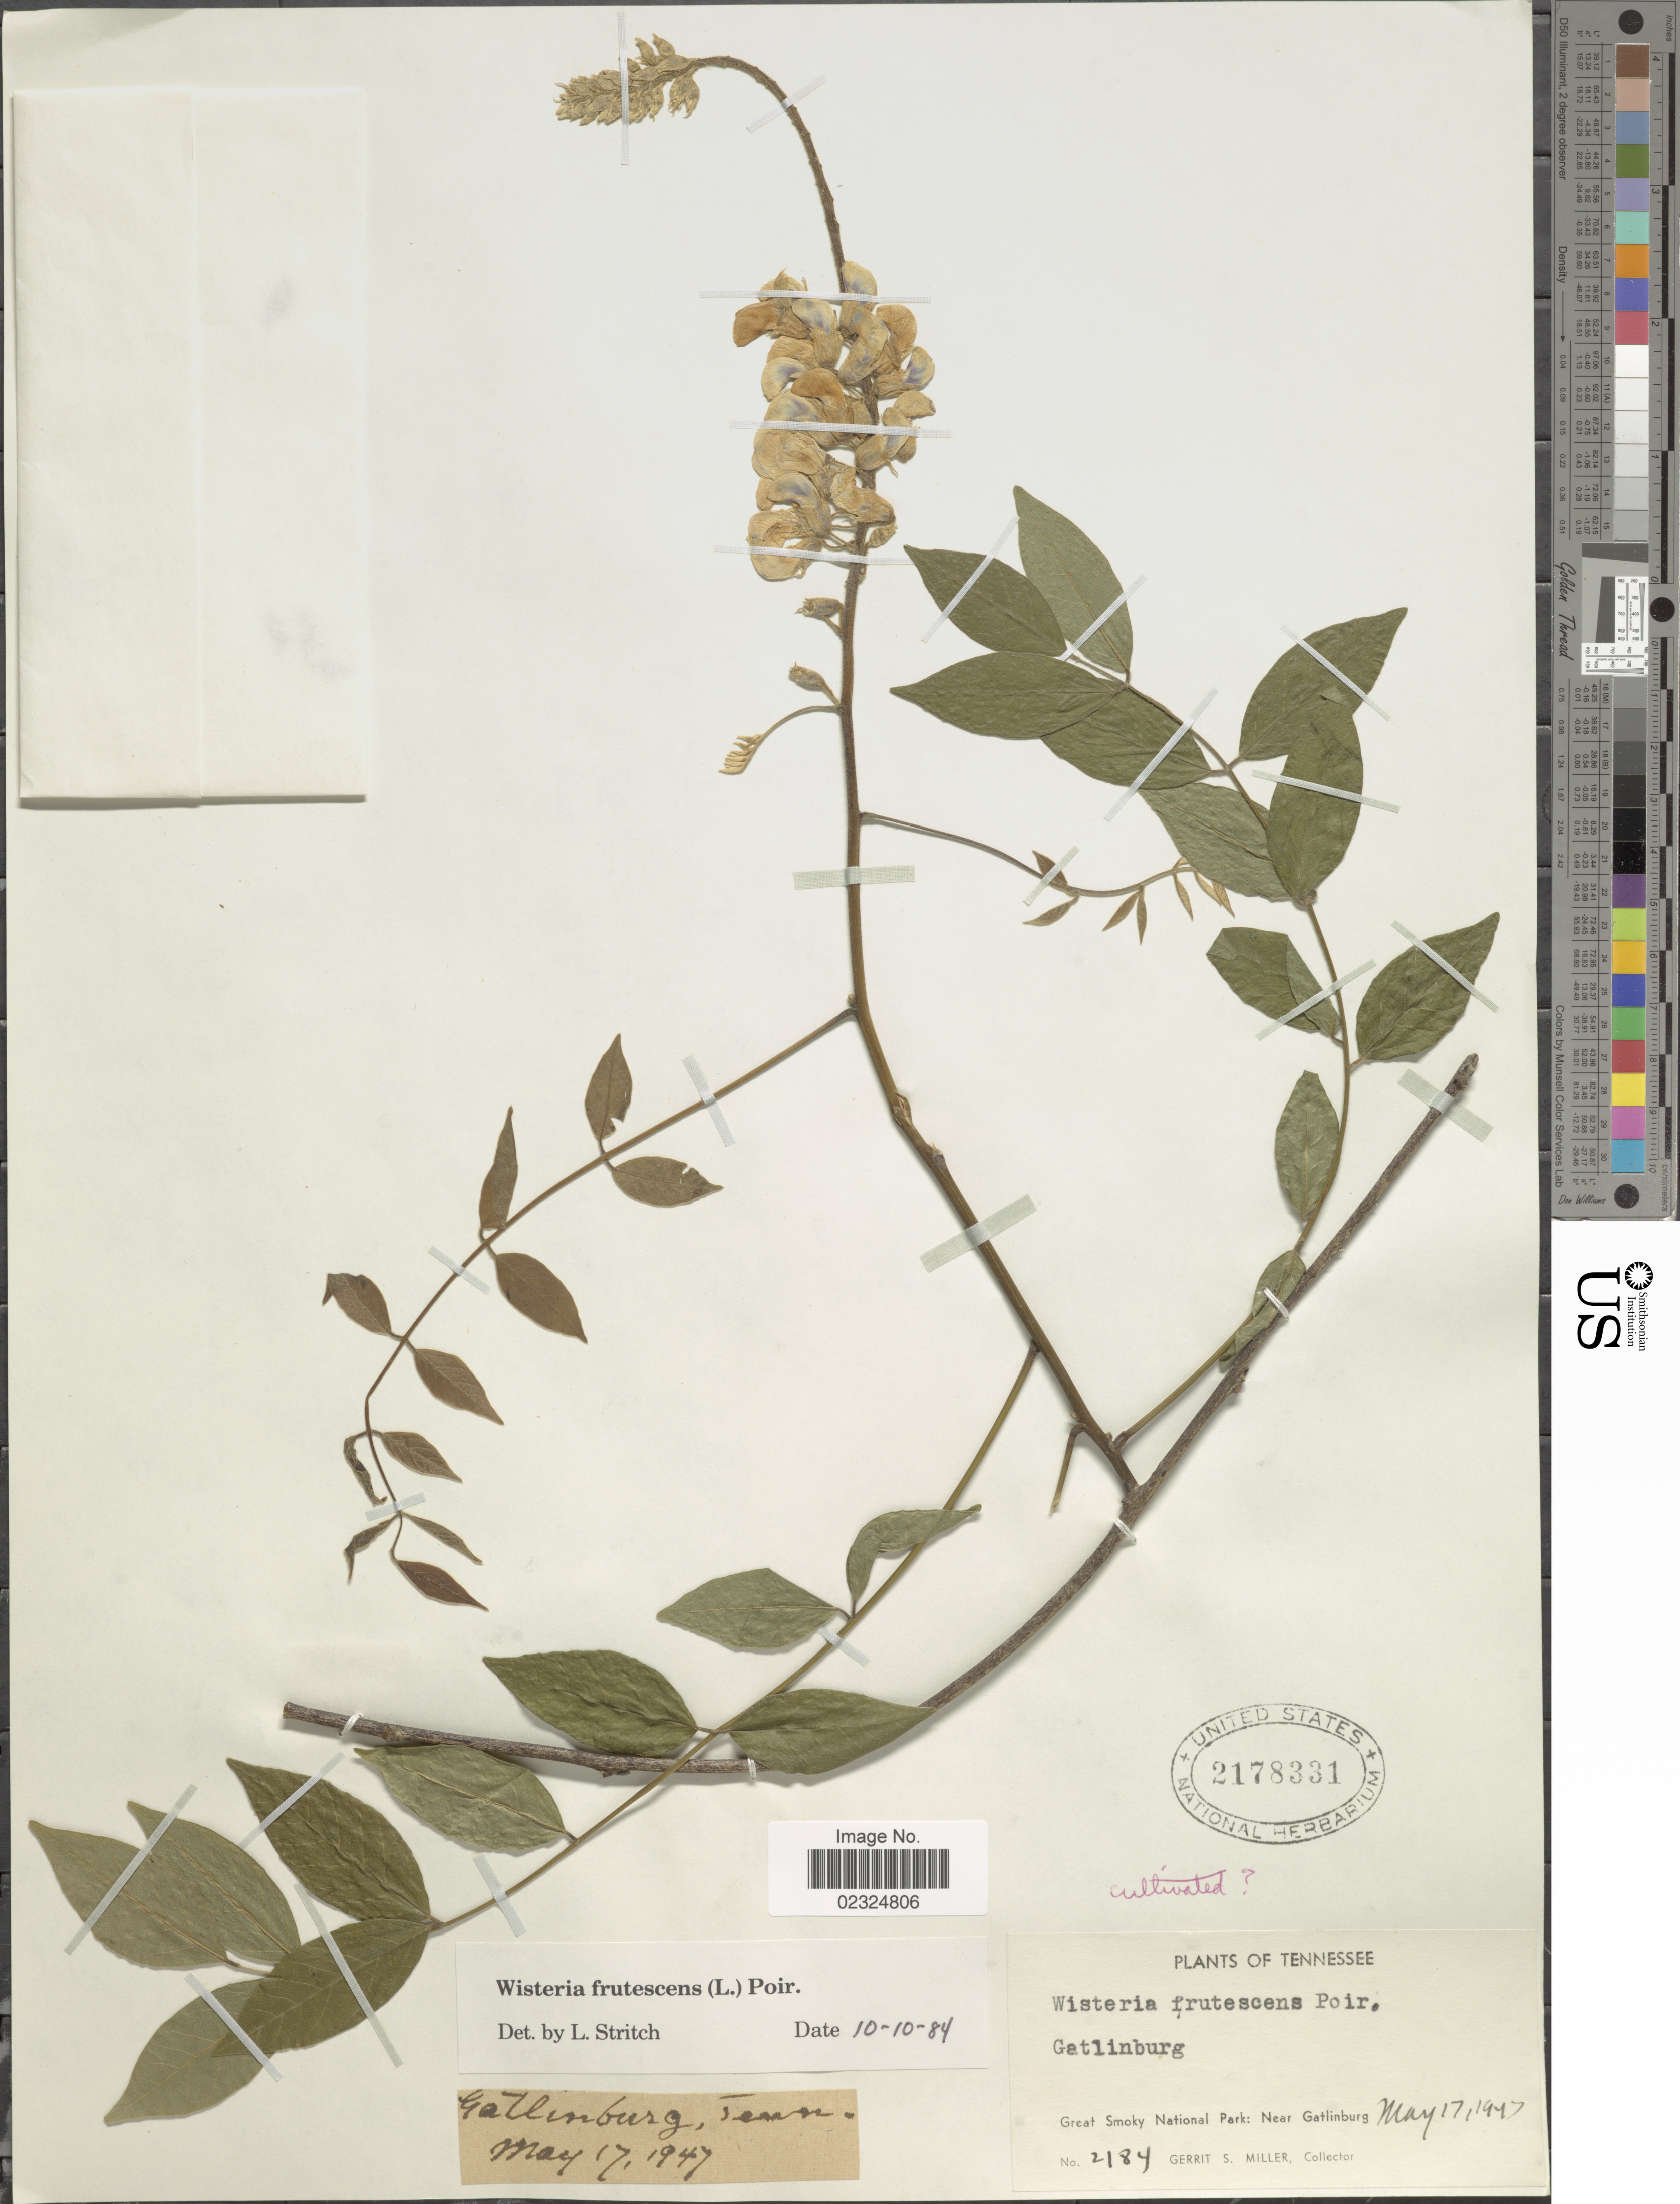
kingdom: Plantae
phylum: Tracheophyta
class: Magnoliopsida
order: Fabales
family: Fabaceae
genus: Wisteria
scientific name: Wisteria frutescens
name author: (L.) Poir.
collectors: G. S. Miller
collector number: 2184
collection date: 1947-05-17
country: United States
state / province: Tennessee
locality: Gatlinburg, Great Smoky National Park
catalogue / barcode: US 2178331